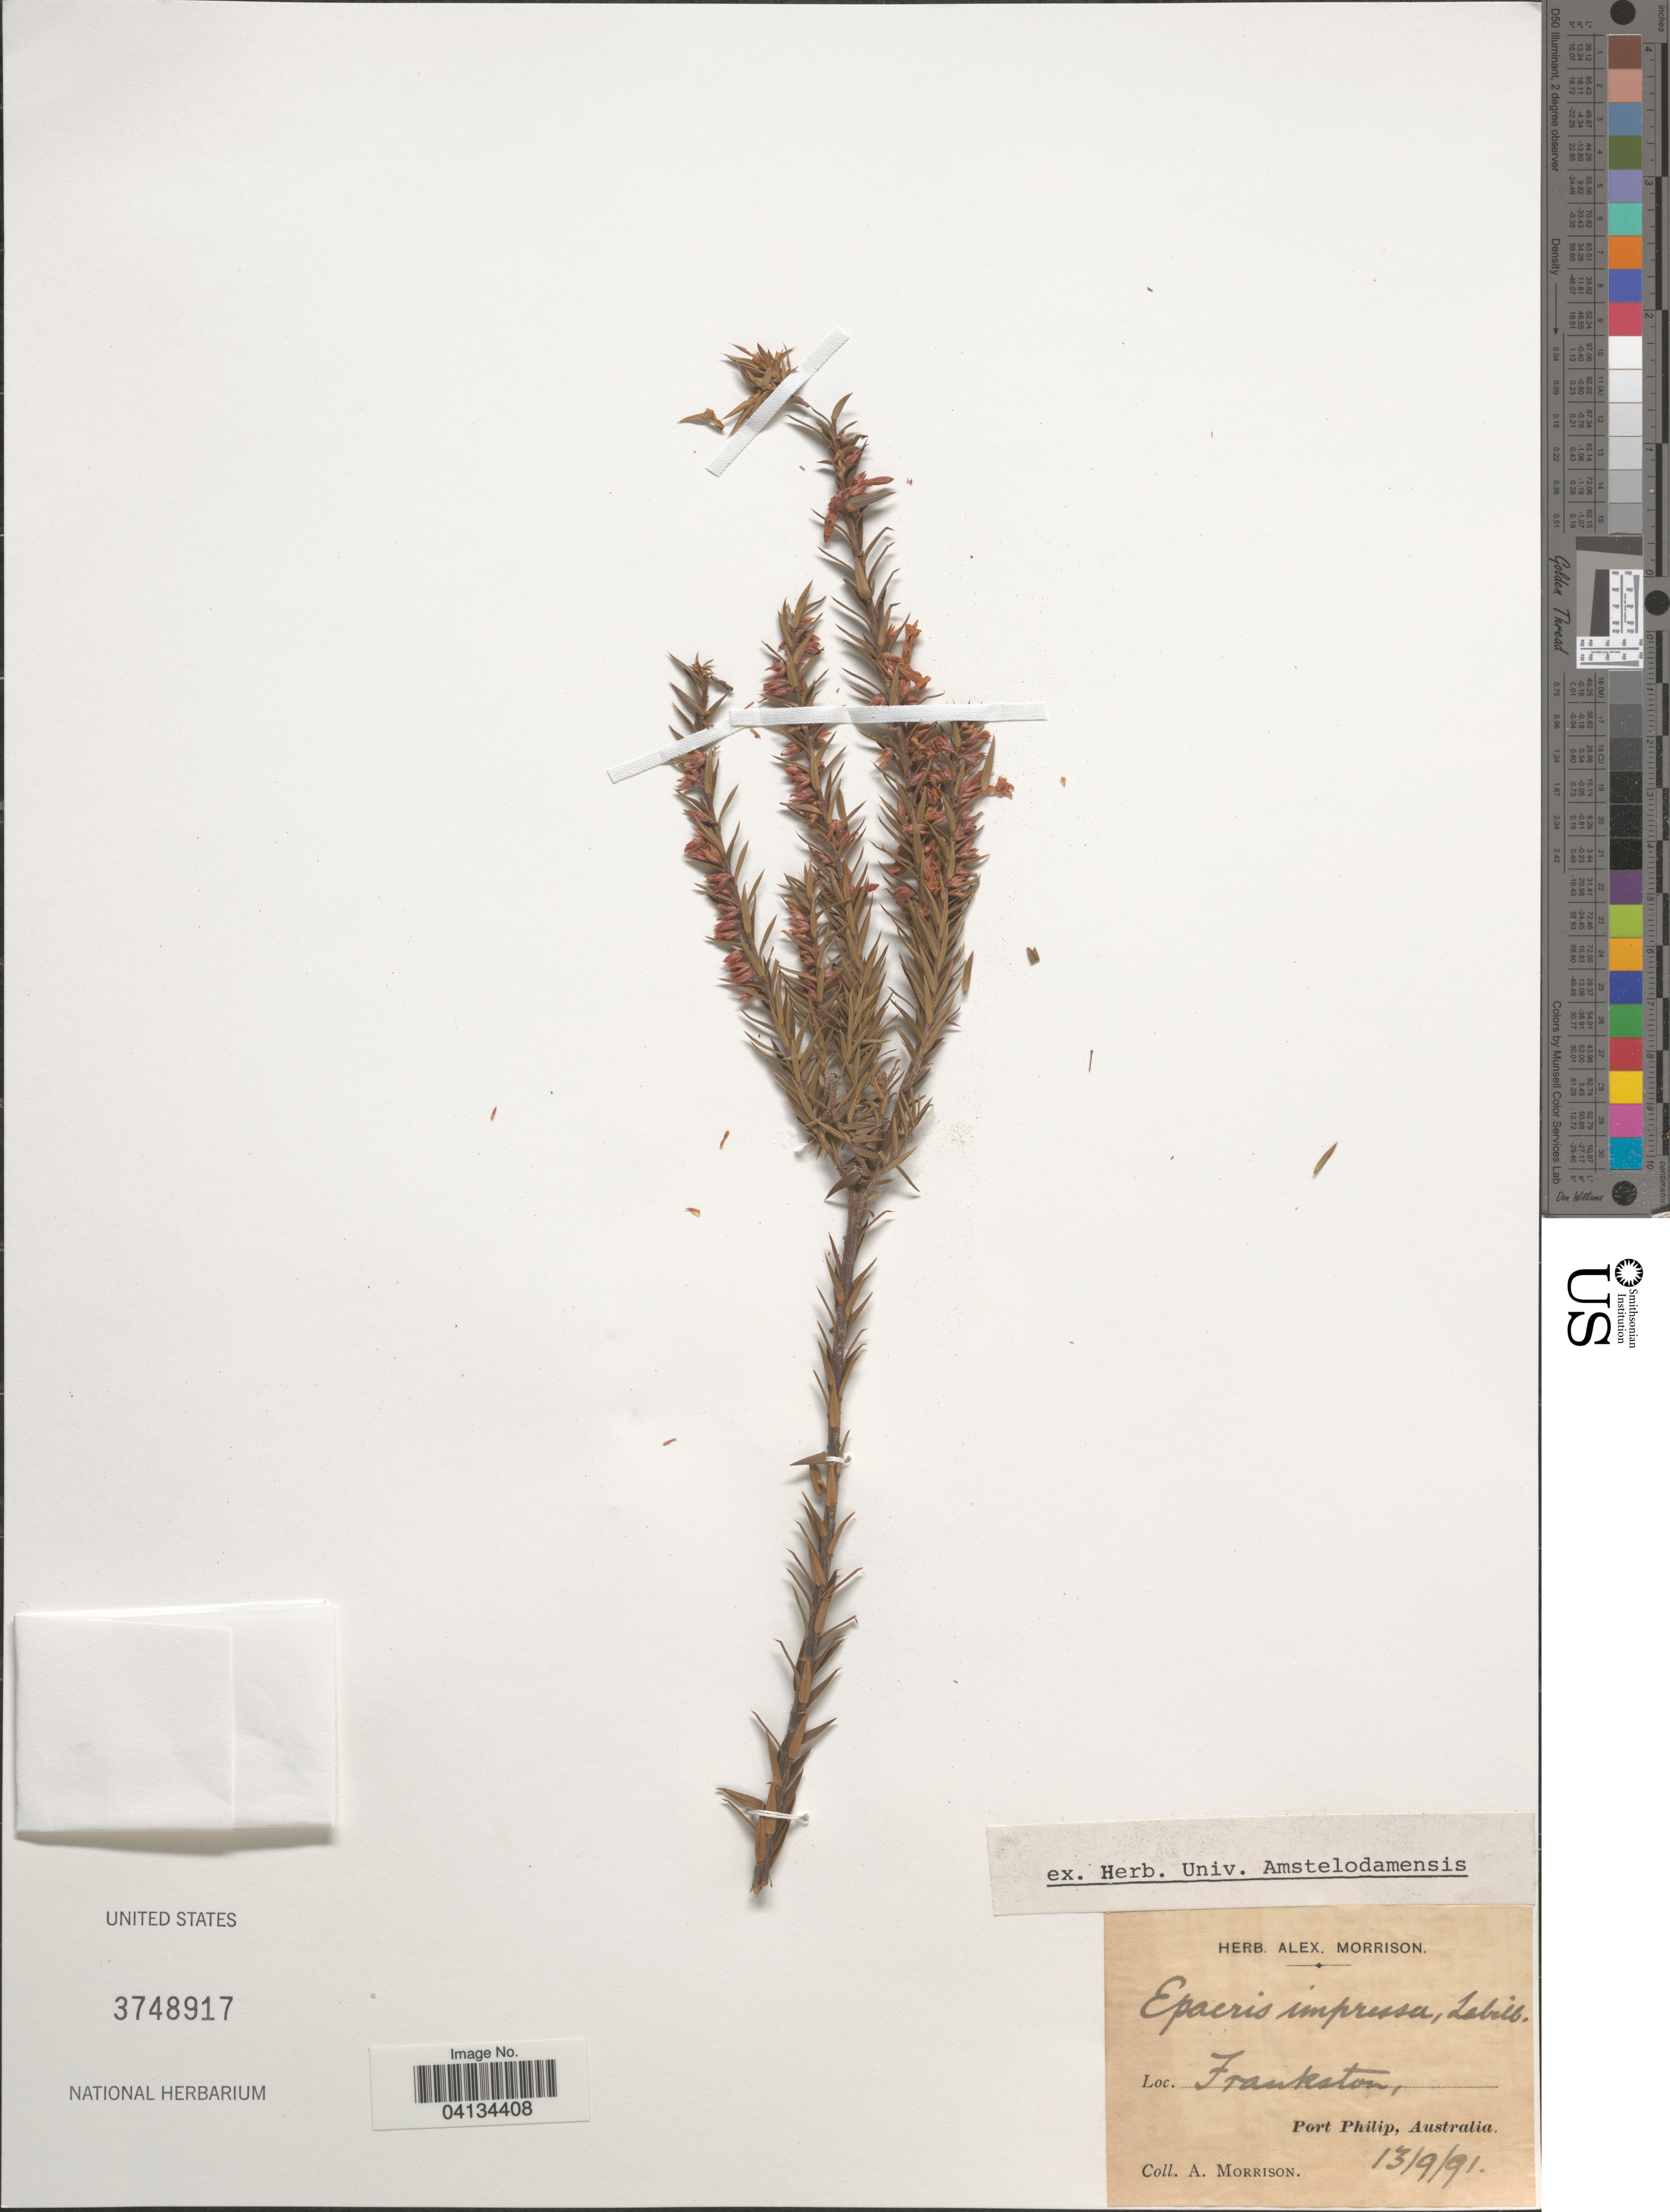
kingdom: Plantae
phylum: Tracheophyta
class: Magnoliopsida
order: Ericales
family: Ericaceae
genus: Epacris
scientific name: Epacris impressa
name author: Labill.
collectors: A. Morrison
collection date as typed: Transcribed d/m/y: 13/9/91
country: Australia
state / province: Victoria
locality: Frankston, Port Philip.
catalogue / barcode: US 3748917